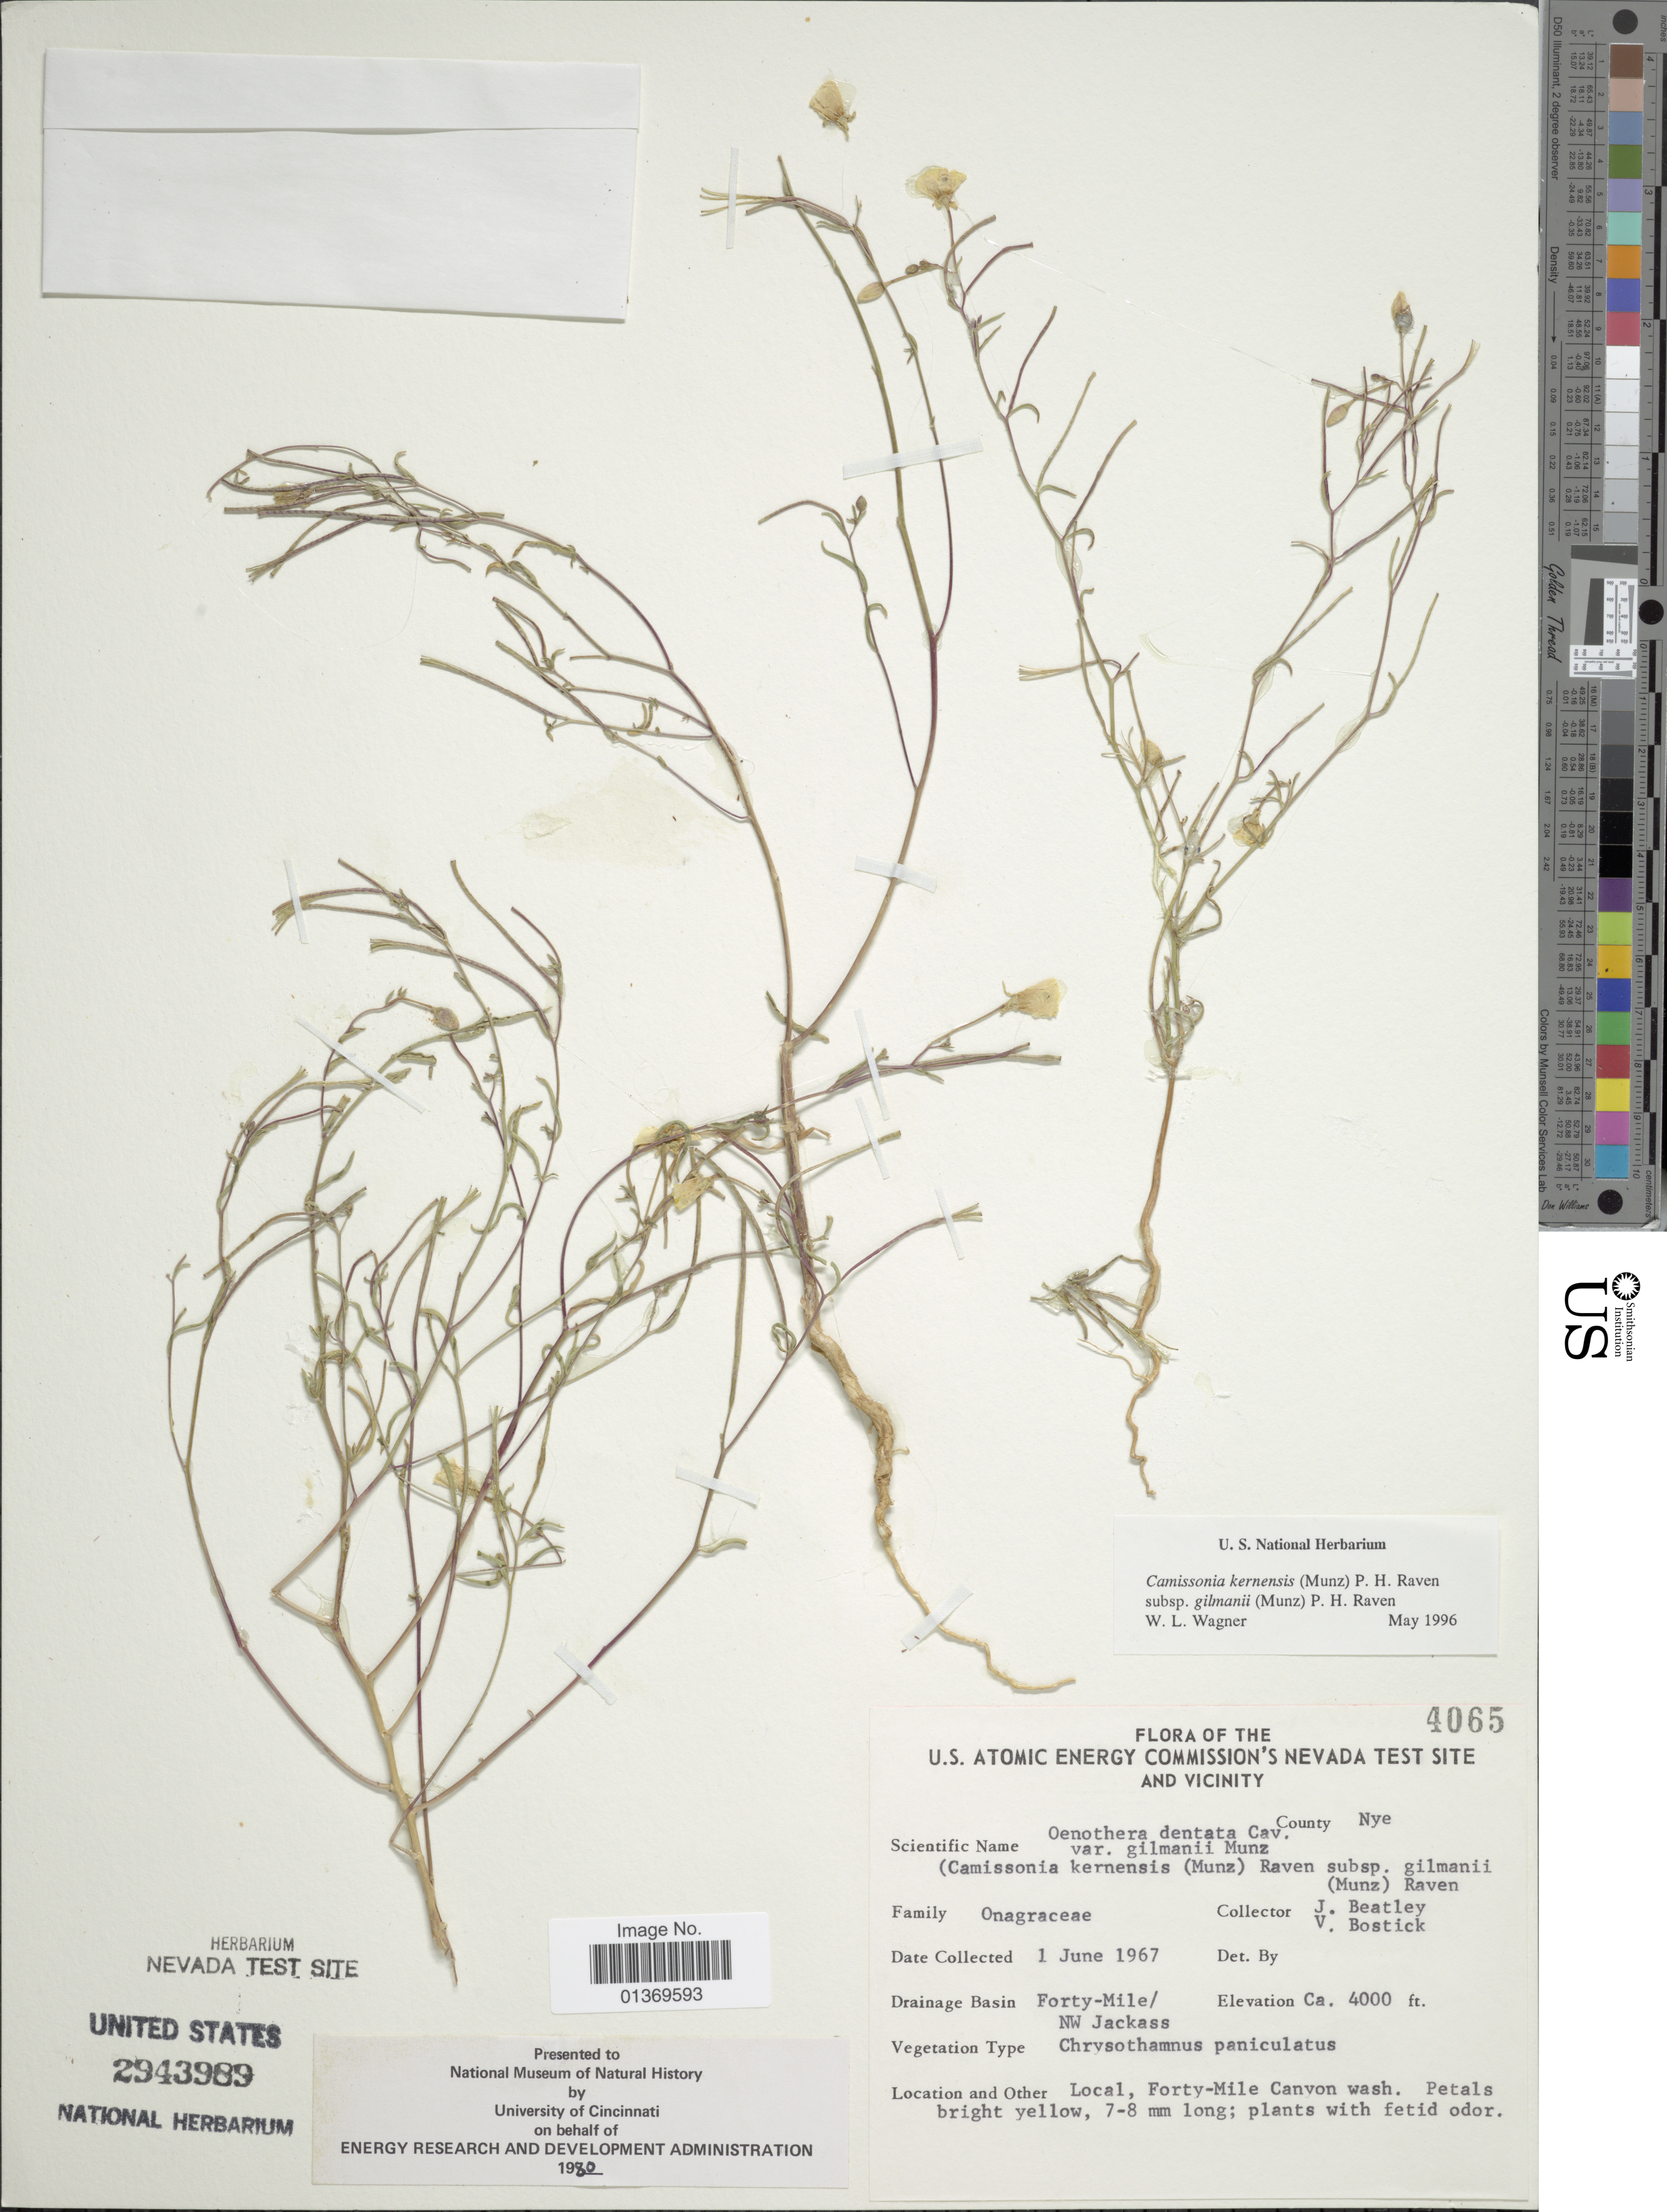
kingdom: Plantae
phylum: Tracheophyta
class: Magnoliopsida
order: Myrtales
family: Onagraceae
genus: Camissonia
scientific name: Camissonia kernensis subsp. gilmanii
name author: (Munz) P.H. Raven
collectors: J. C. Beatley & V. Bostick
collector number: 4065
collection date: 1967-06-01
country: United States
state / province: Nevada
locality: U.S. Atomic Energy Commission's Nevada Test Site and Vicinity, Forty-Mile/ NW Jackass, Forty-Mile Canyon wash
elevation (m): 1219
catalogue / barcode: US 2943989